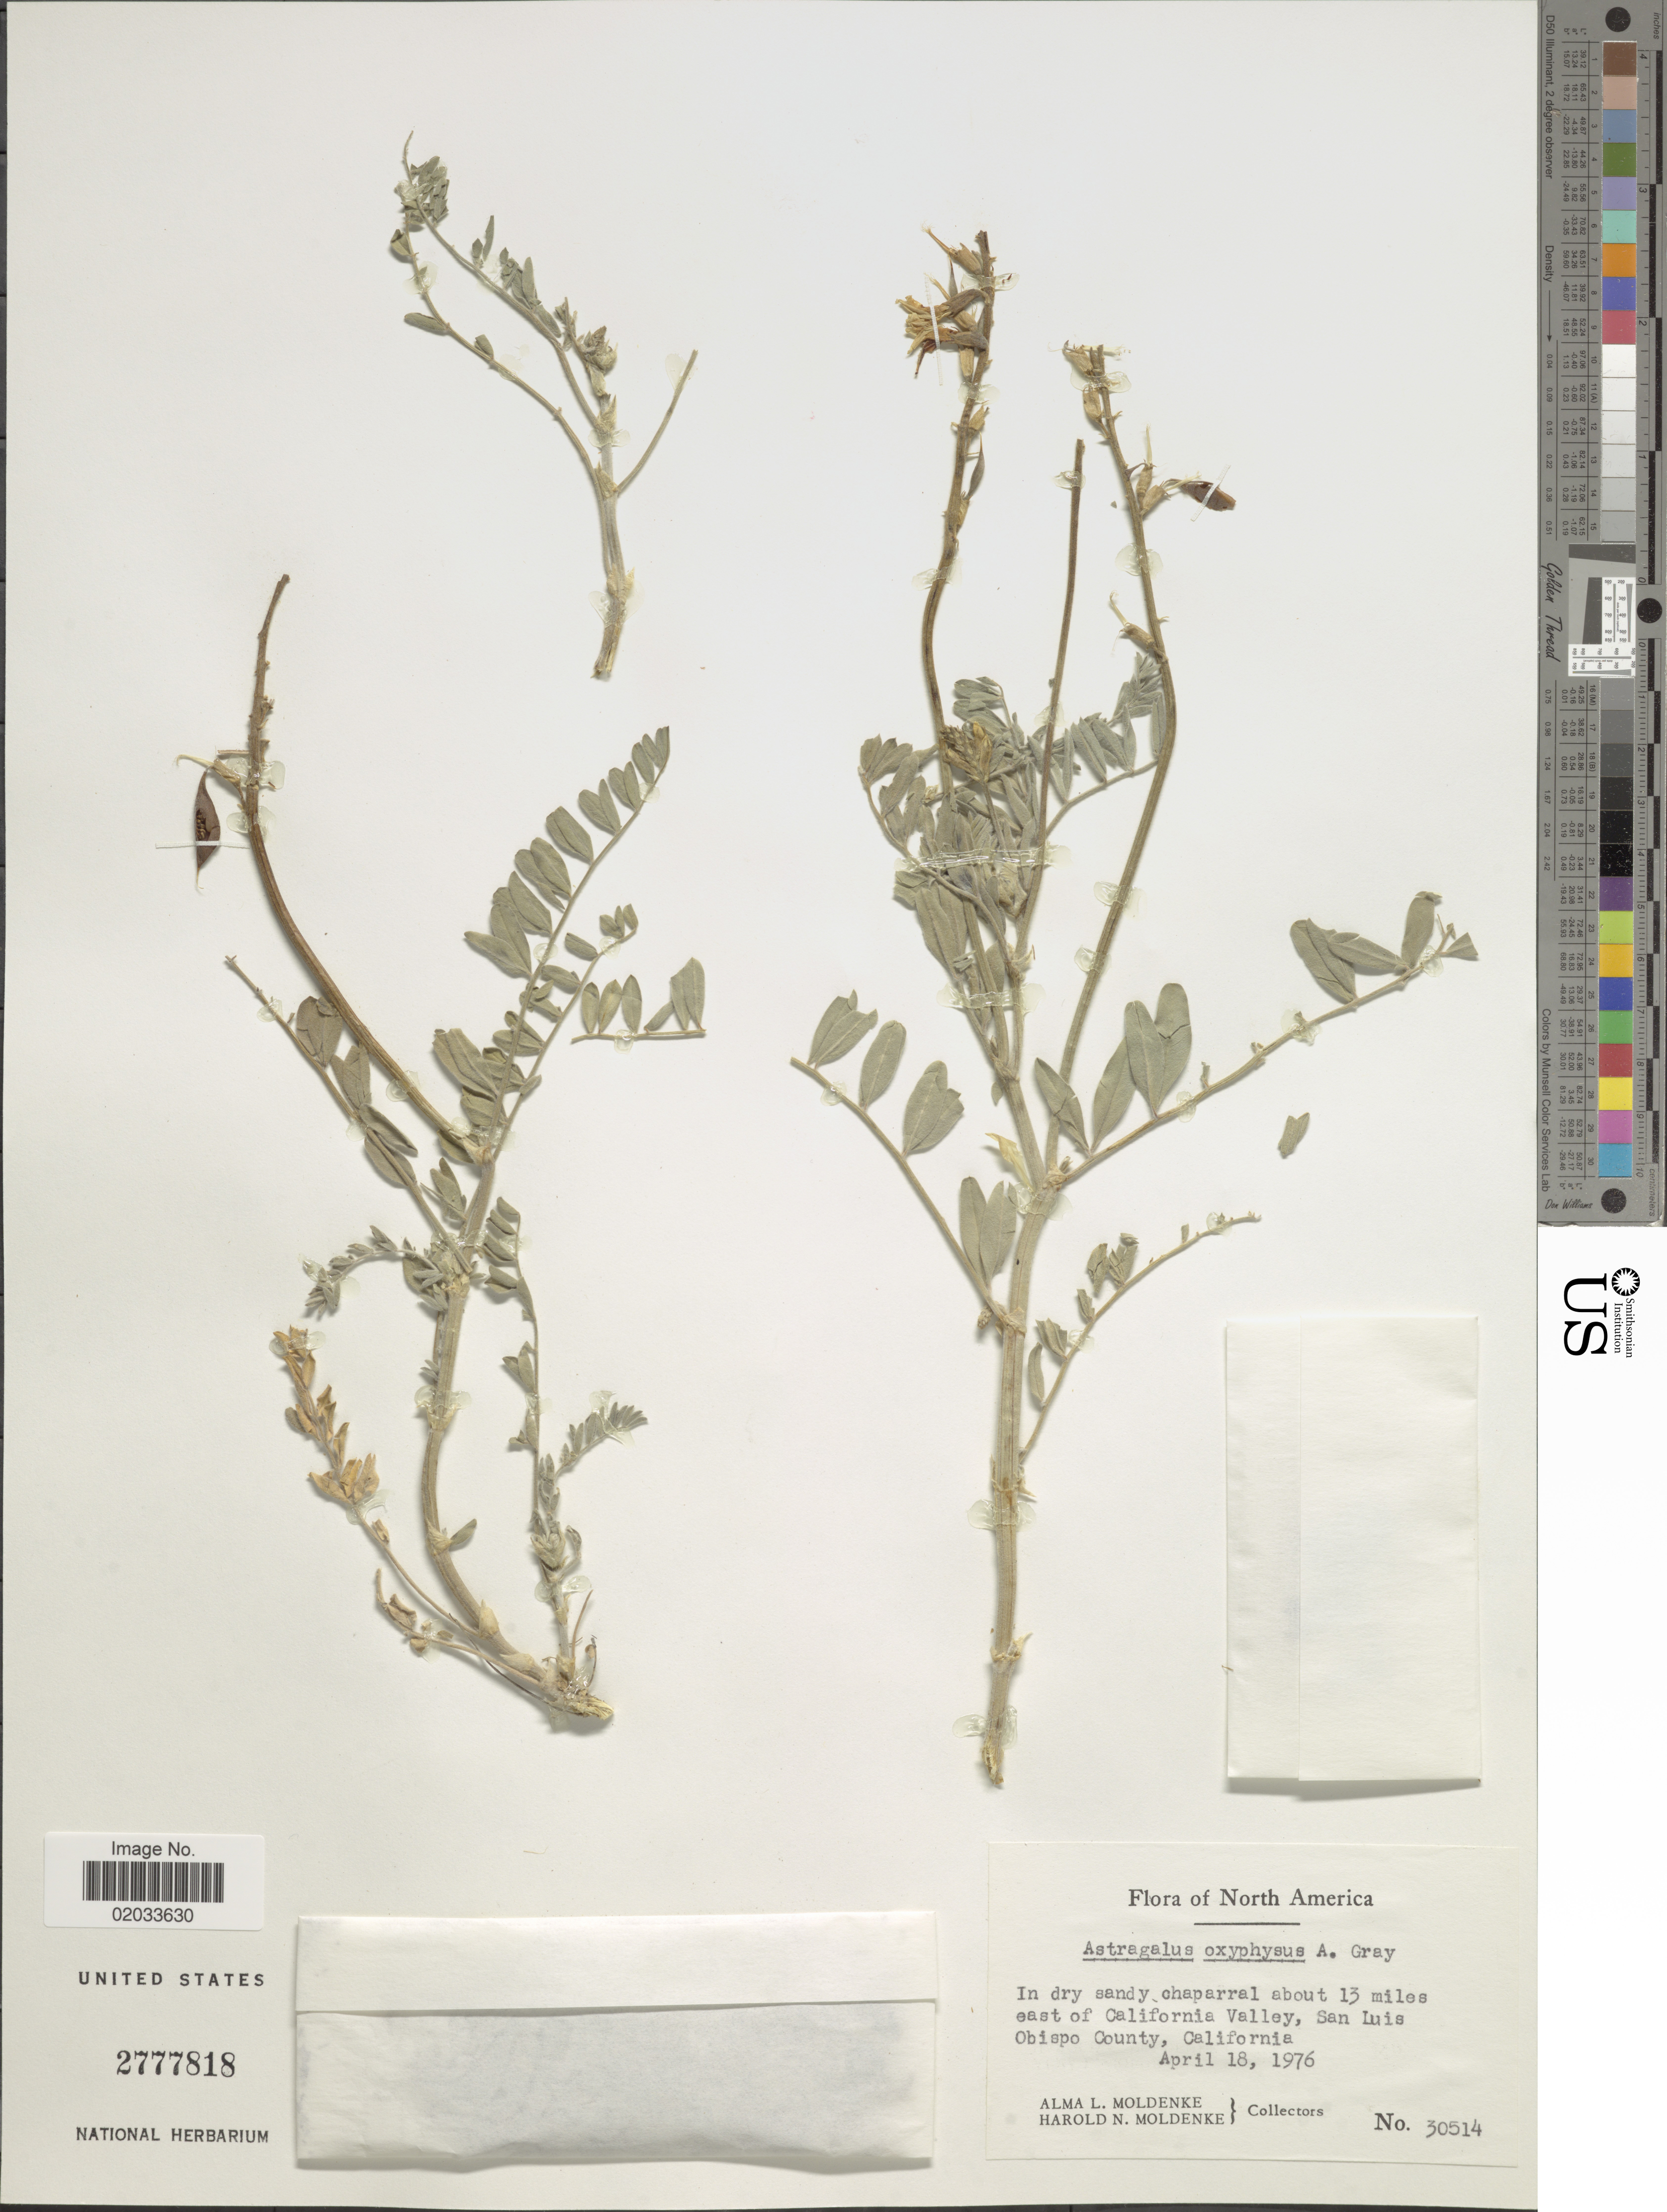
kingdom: Plantae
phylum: Tracheophyta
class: Magnoliopsida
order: Fabales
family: Fabaceae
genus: Astragalus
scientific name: Astragalus oxyphysus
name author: A. Gray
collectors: A. L. Moldenke & H. N. Moldenke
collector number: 30514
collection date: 1976-04-18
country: United States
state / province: California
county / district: San Luis Obispo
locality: In dry sandy chaparral about 13 miles east of California Valley, San Luis Obispo County.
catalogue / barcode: US 2777818